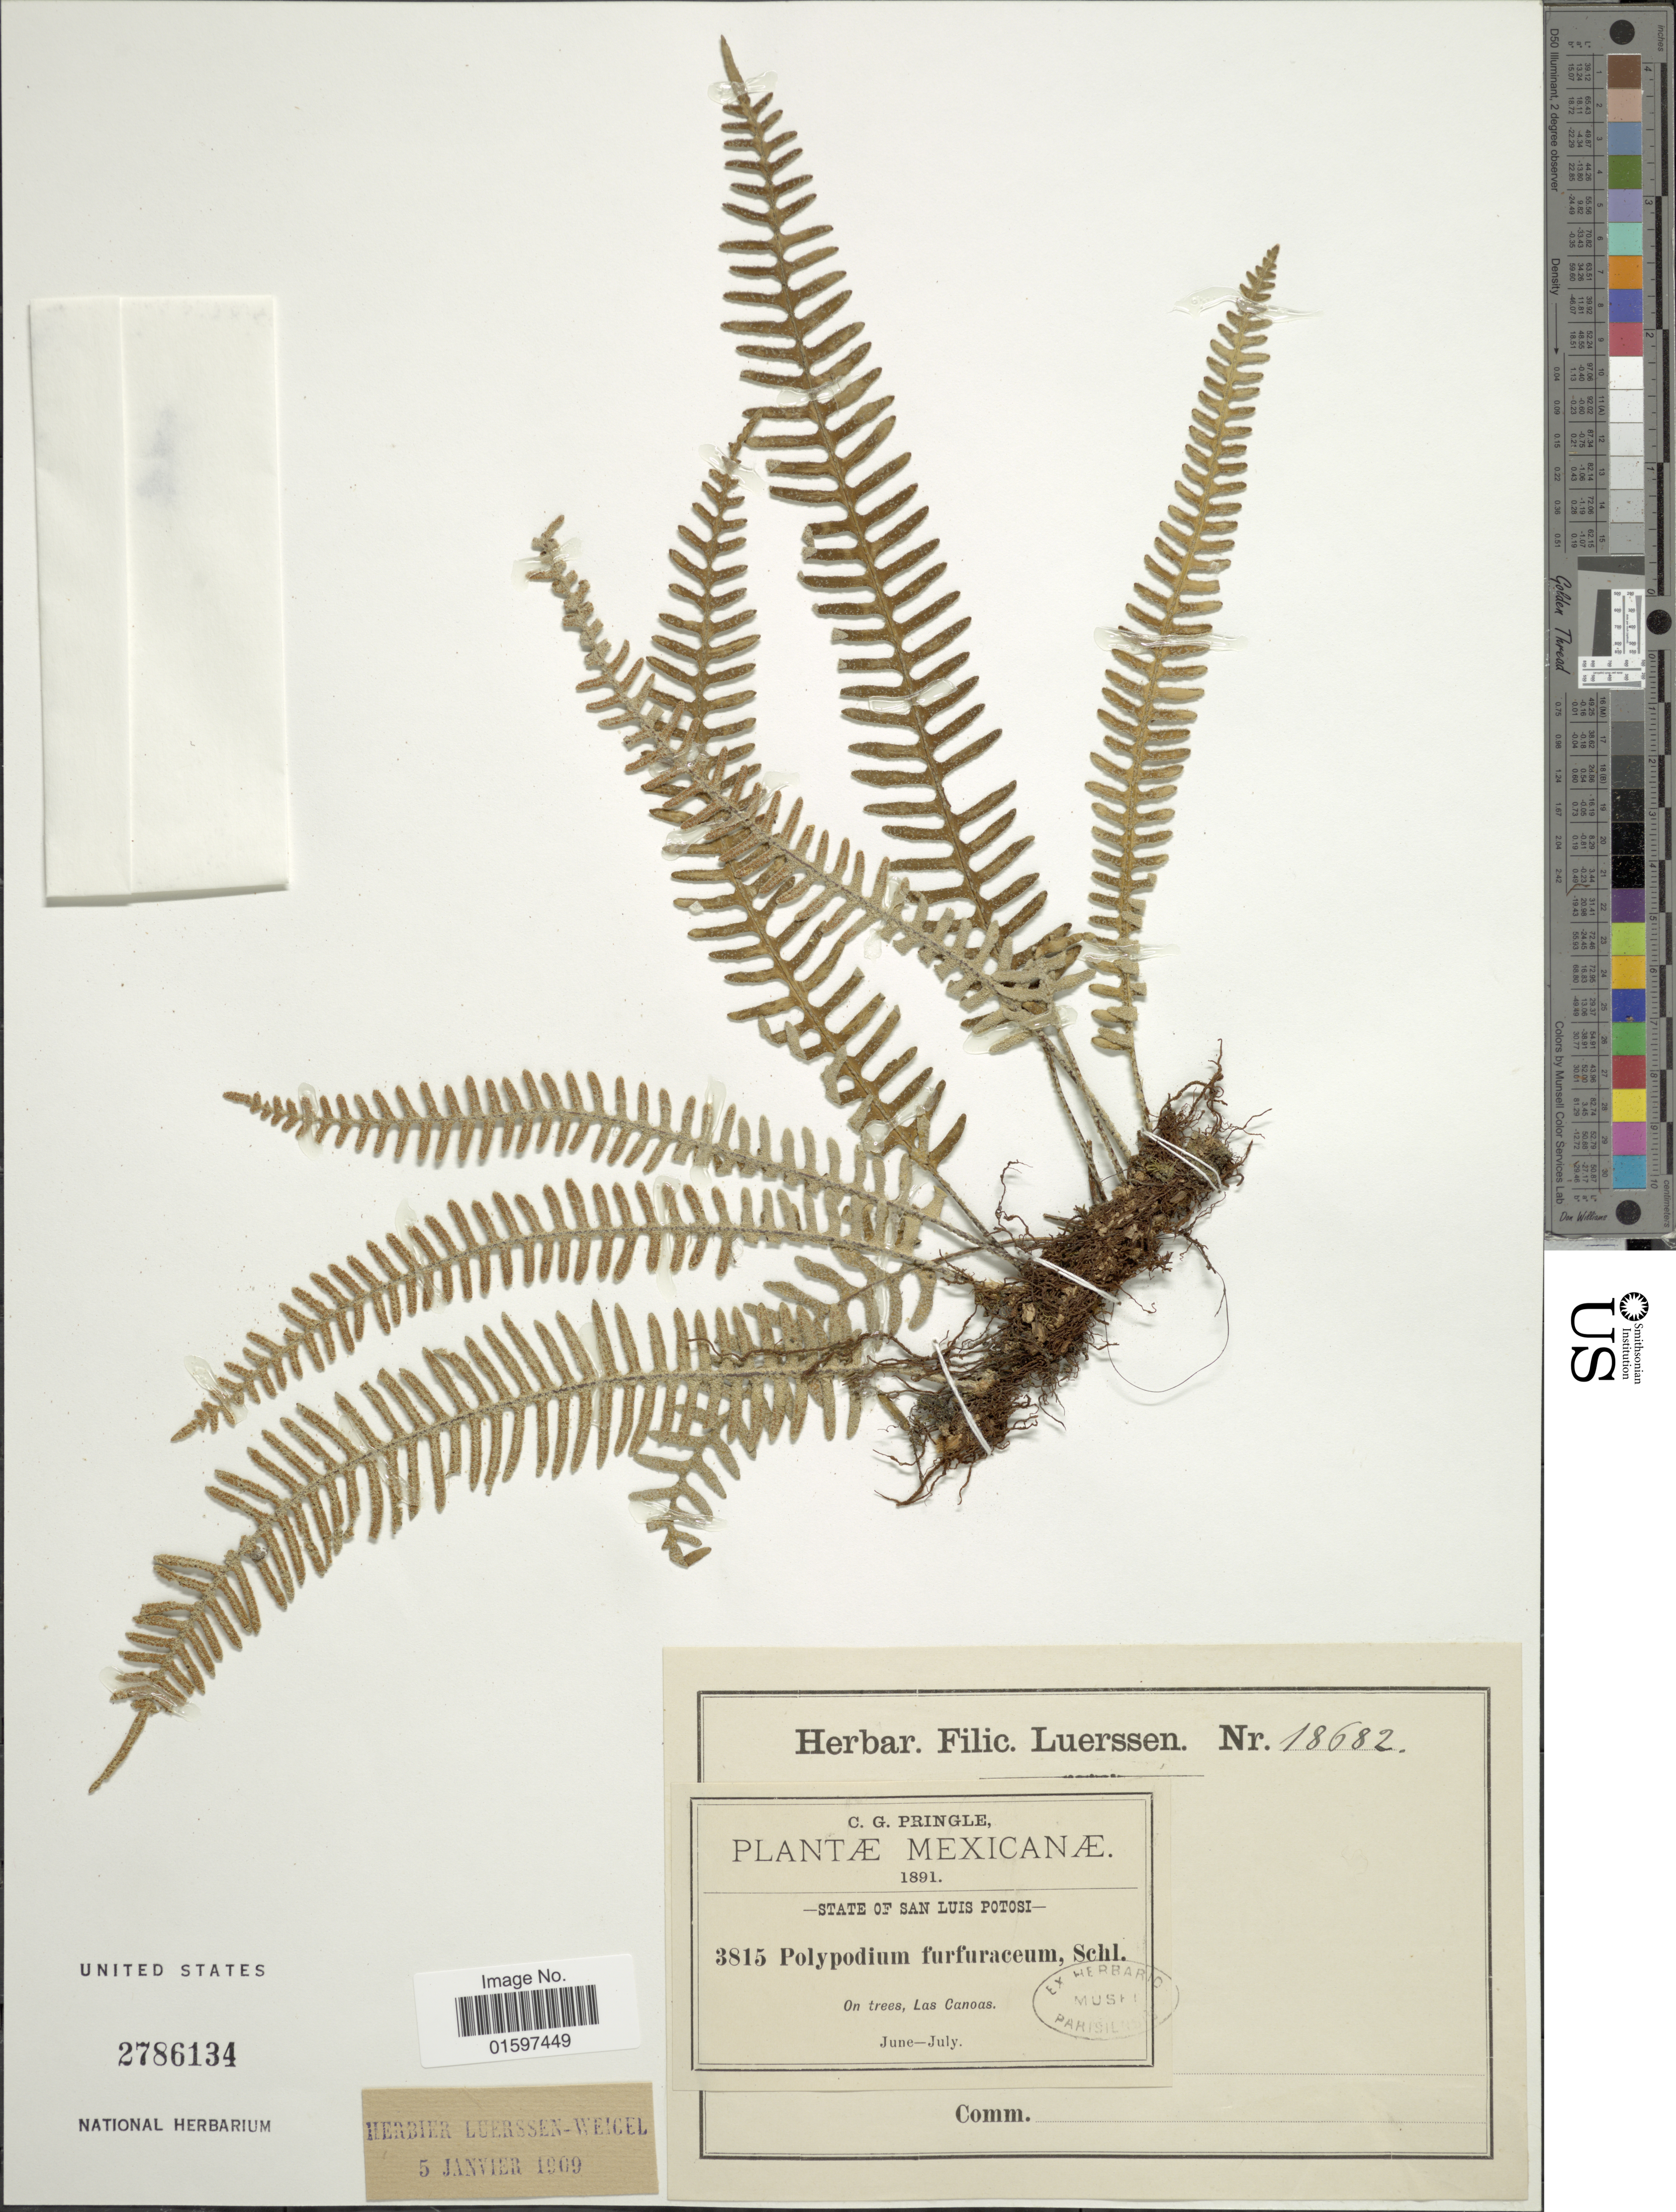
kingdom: Plantae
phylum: Tracheophyta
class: Polypodiopsida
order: Polypodiales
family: Polypodiaceae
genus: Pleopeltis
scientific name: Pleopeltis furfuracea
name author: (Schltdl. & Cham.) A.R. Sm. & Tejero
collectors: C. G. Pringle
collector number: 3815/18682*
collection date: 1891-06/1891-07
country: Mexico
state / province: San Luis Potosí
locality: On trees, Las Canoas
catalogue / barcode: US 2786134